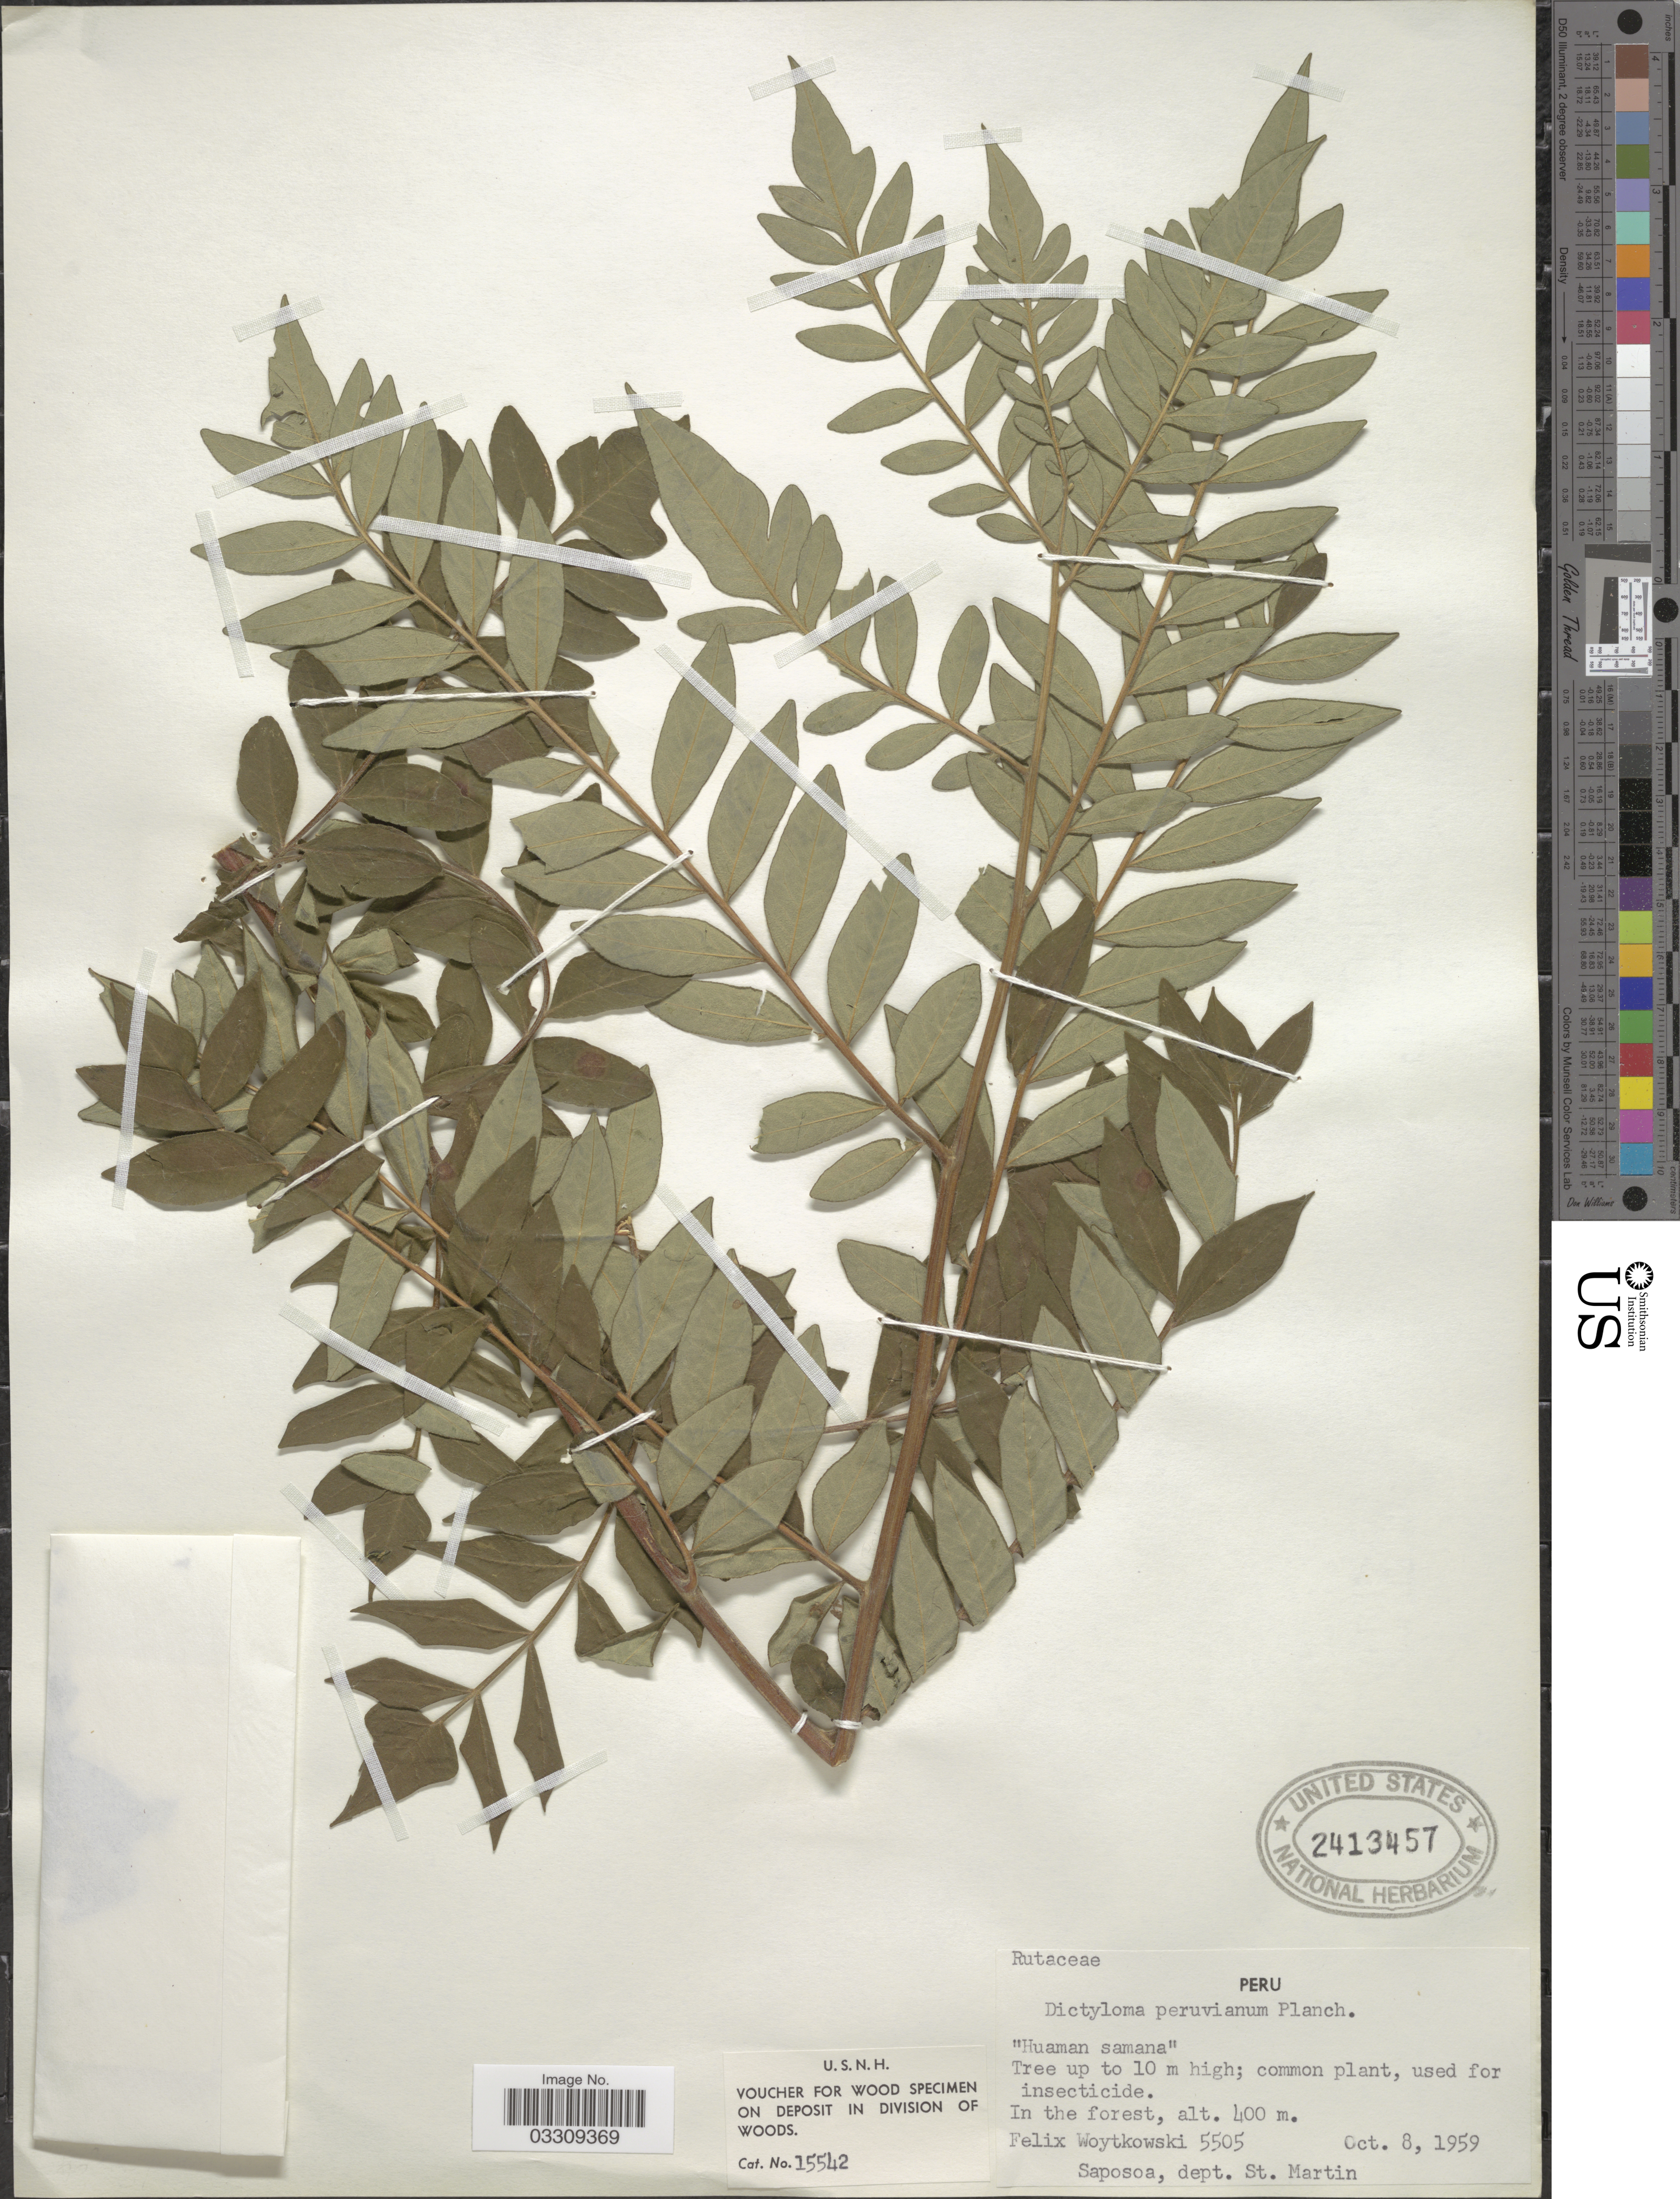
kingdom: Plantae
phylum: Tracheophyta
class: Magnoliopsida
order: Sapindales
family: Rutaceae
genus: Dictyoloma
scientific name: Dictyoloma peruvianum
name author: Planch.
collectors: F. Woytkowski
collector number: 5505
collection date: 1959-10-08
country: Peru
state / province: San Martín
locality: Saposoa, dept. St. Martin.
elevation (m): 400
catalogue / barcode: US 2413457